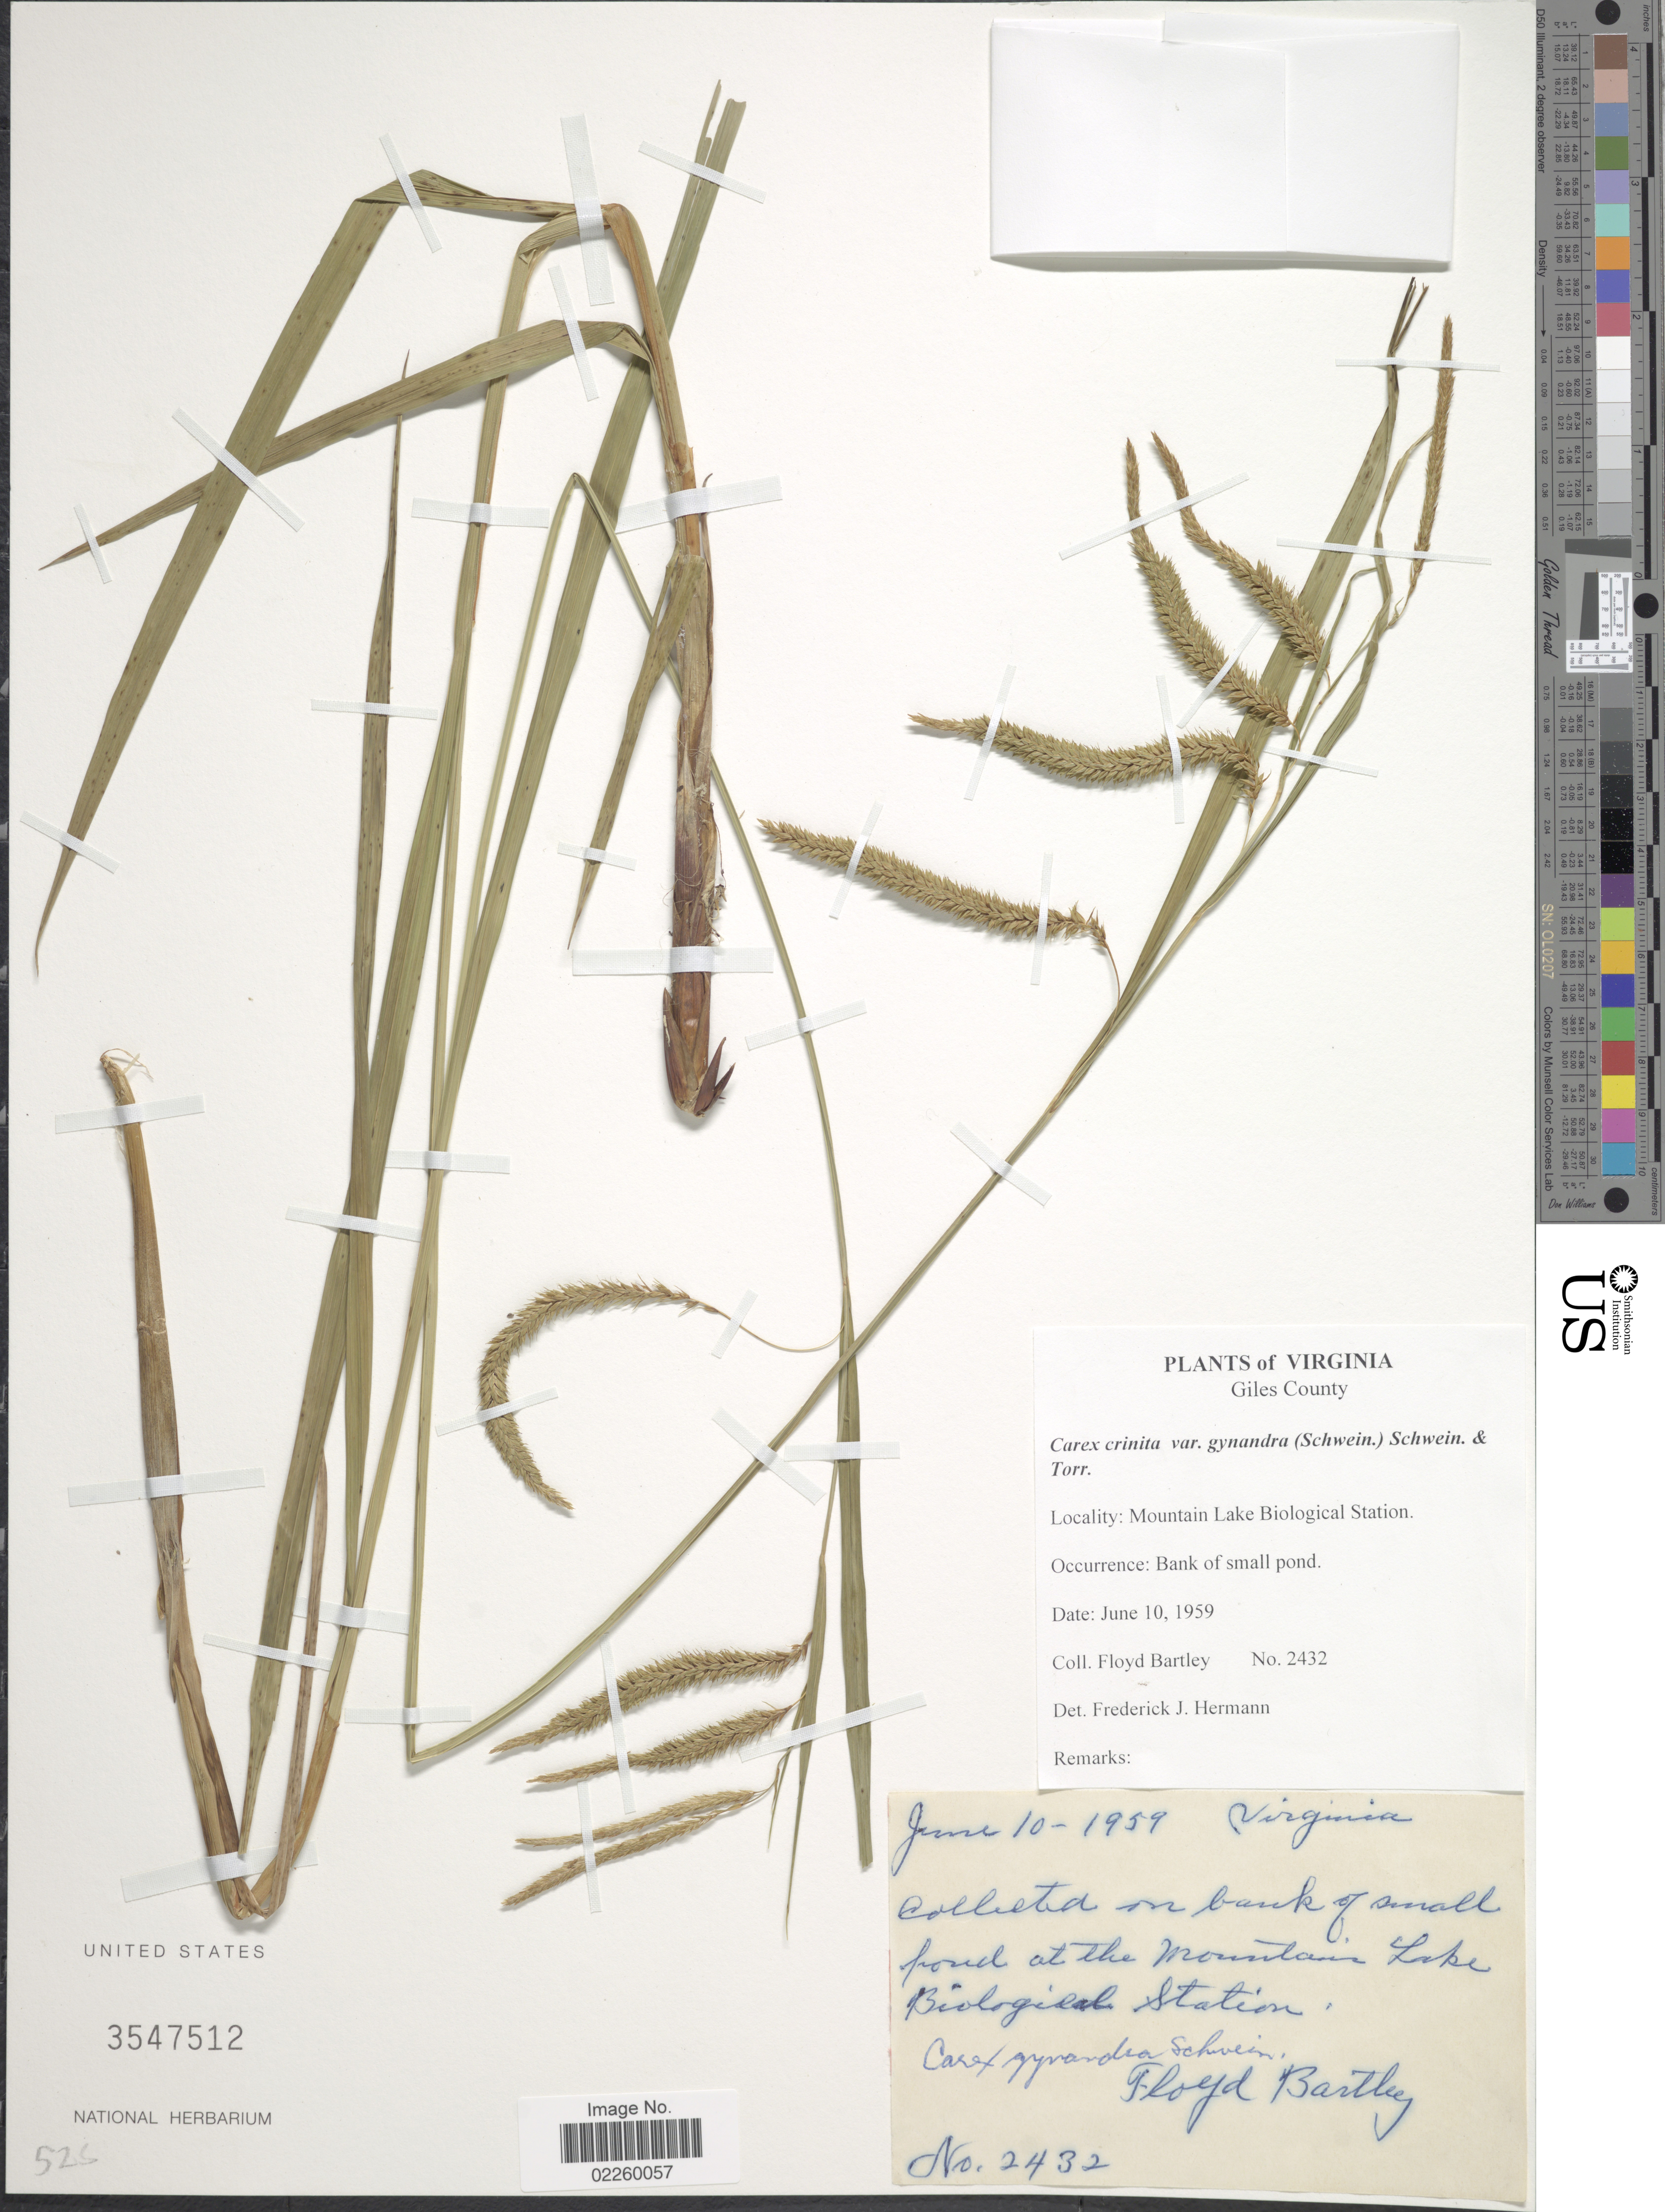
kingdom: Plantae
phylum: Tracheophyta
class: Liliopsida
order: Poales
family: Cyperaceae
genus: Carex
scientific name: Carex crinita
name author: Lam.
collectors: F. Bartley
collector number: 2432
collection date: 1959-06-10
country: United States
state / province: Virginia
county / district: Giles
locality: Mountain Lake Biological Station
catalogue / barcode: US 3547512